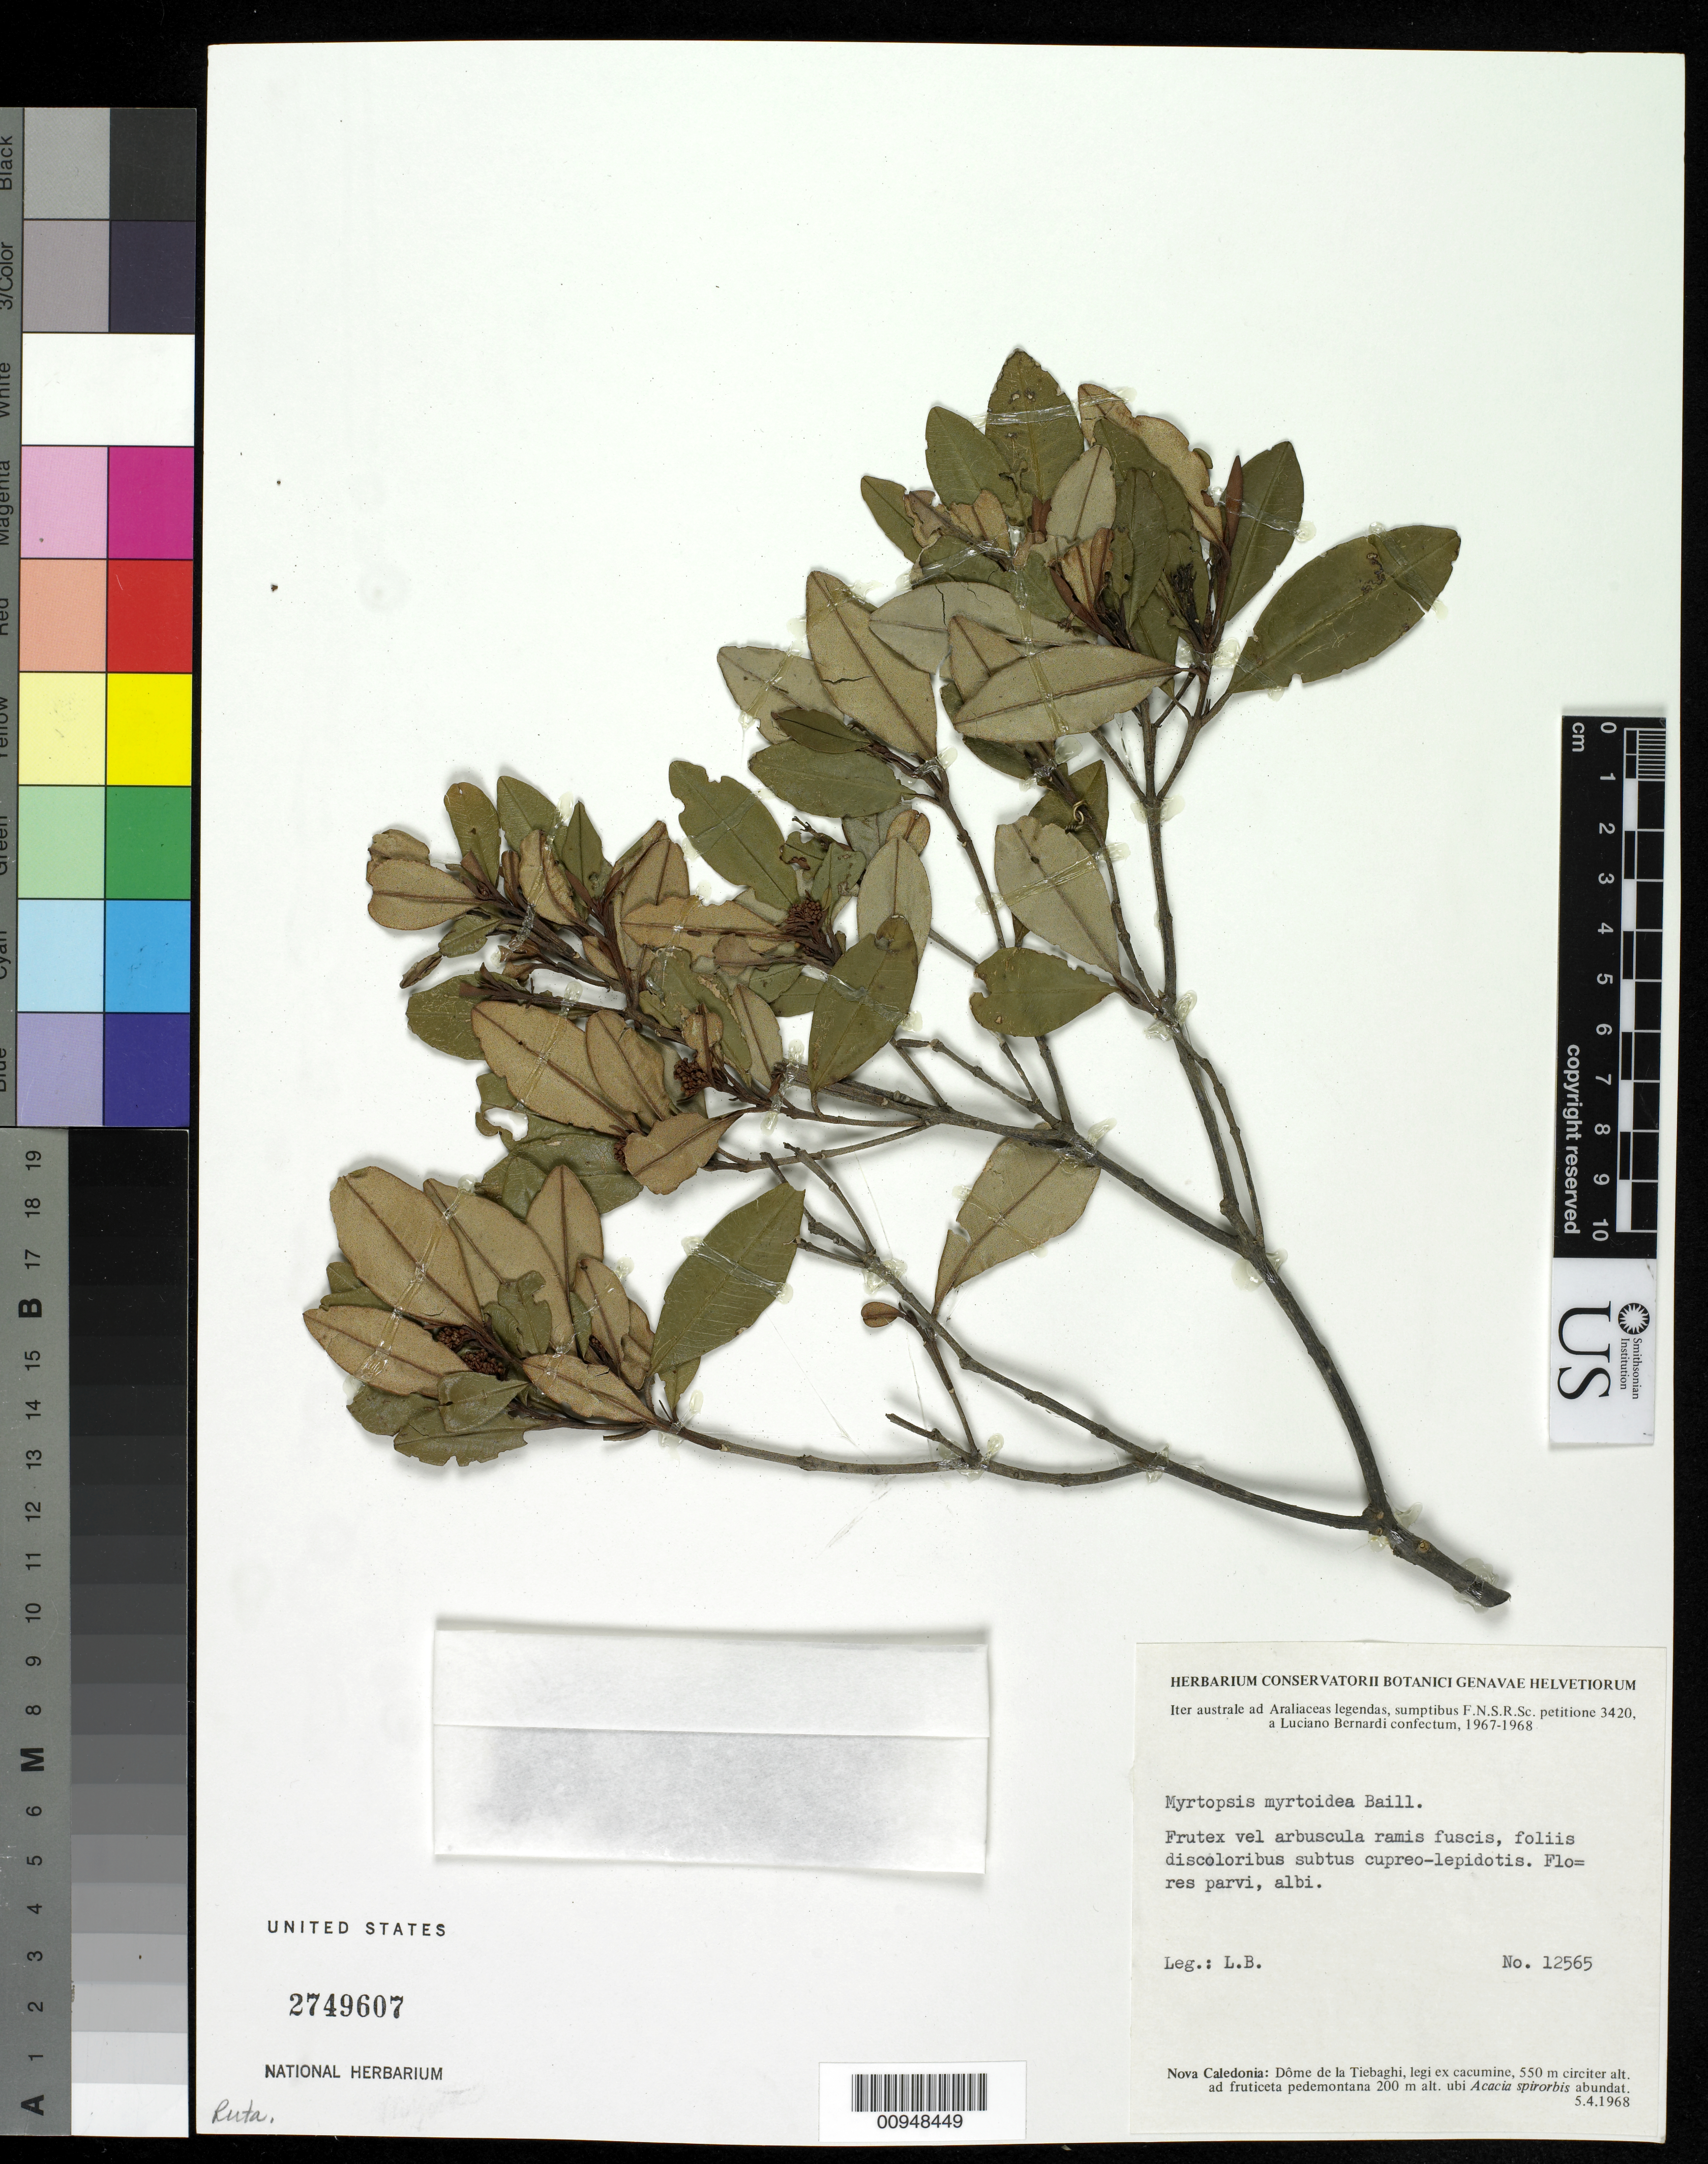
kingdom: Plantae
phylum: Tracheophyta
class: Magnoliopsida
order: Sapindales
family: Rutaceae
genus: Myrtopsis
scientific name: Myrtopsis myrtoidea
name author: (Baill.) Guillaumin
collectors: L.B.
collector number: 12565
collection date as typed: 05 Apr 1968 or 04 May 1968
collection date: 1968-04-05 or 1968-05-04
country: New Caledonia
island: New Caledonia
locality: Dome de la Tiebaghi, legi ex cacumine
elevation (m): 550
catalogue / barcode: US 2749607